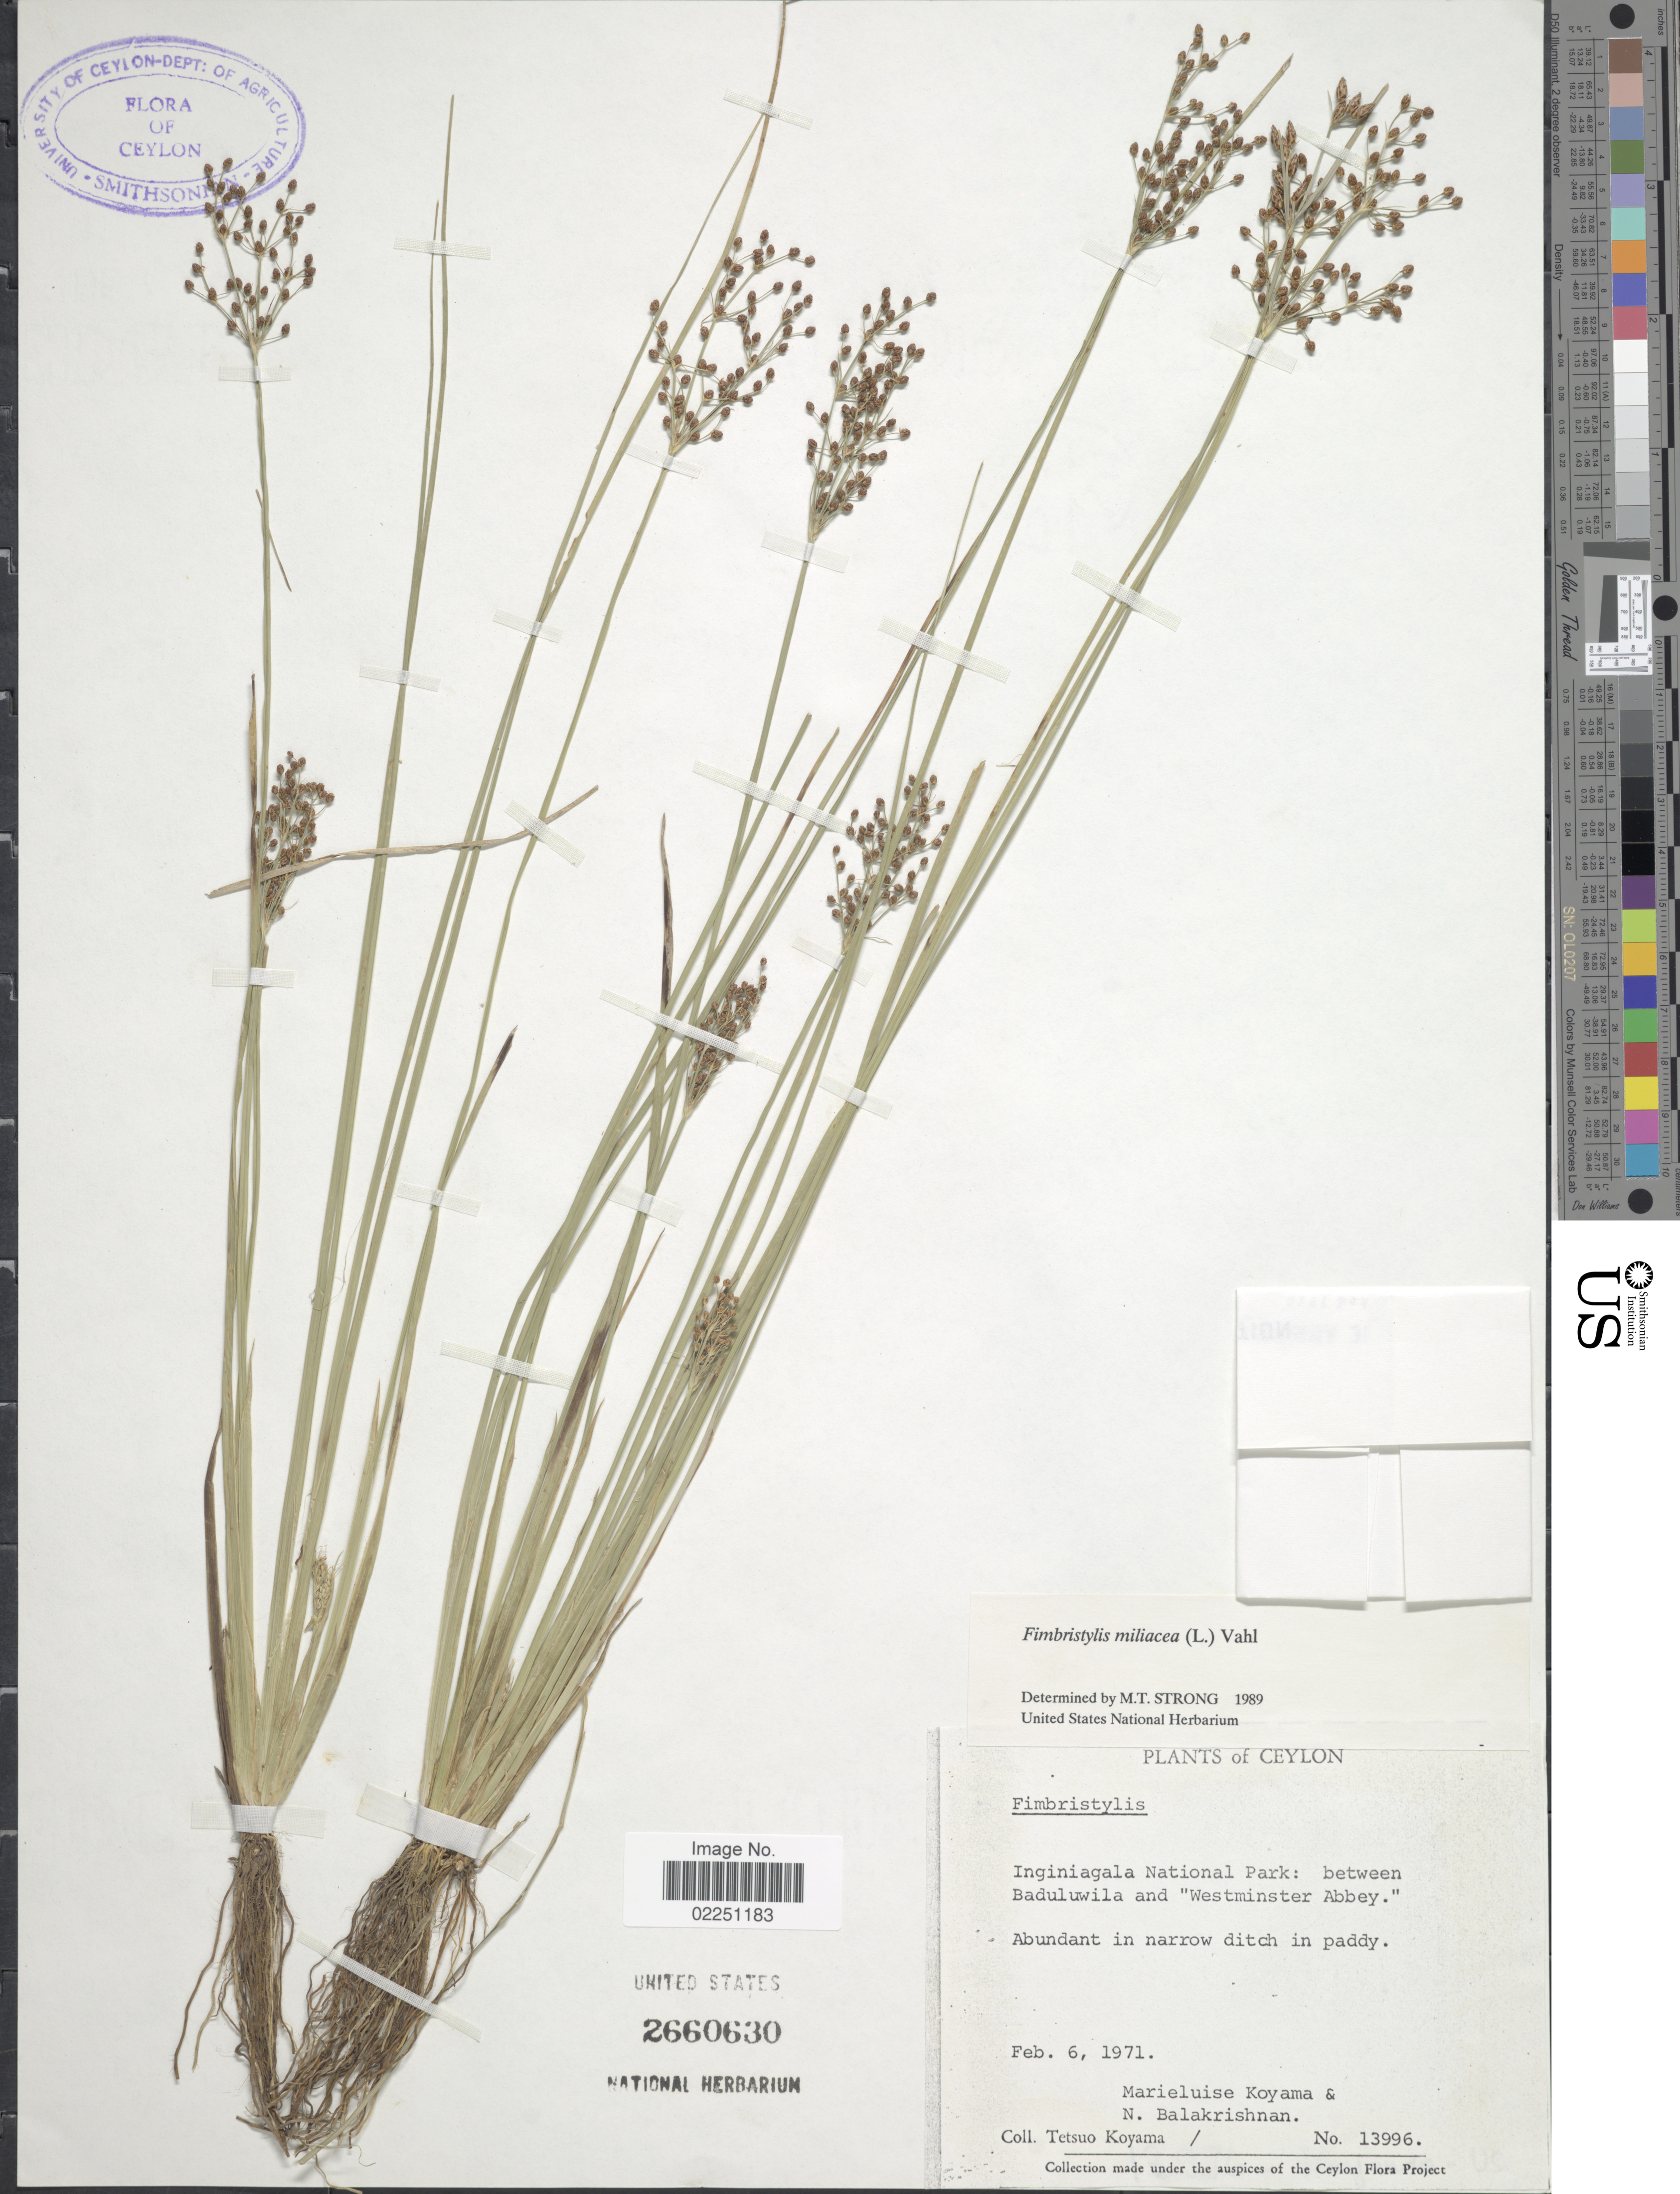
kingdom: Plantae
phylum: Tracheophyta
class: Liliopsida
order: Poales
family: Cyperaceae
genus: Fimbristylis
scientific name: Fimbristylis littoralis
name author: Gaudich.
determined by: Strong, M. T., (US), Smithsonian Institution - National Museum of Natural History (UNITED STATES)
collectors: T. Koyama, M. Koyama & N. Balakrishnan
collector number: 13996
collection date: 1971-02-06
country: Sri Lanka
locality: Ceylon. Inginigala National Park: between Baduluwila and "Westminster Abbey".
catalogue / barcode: US 2660630